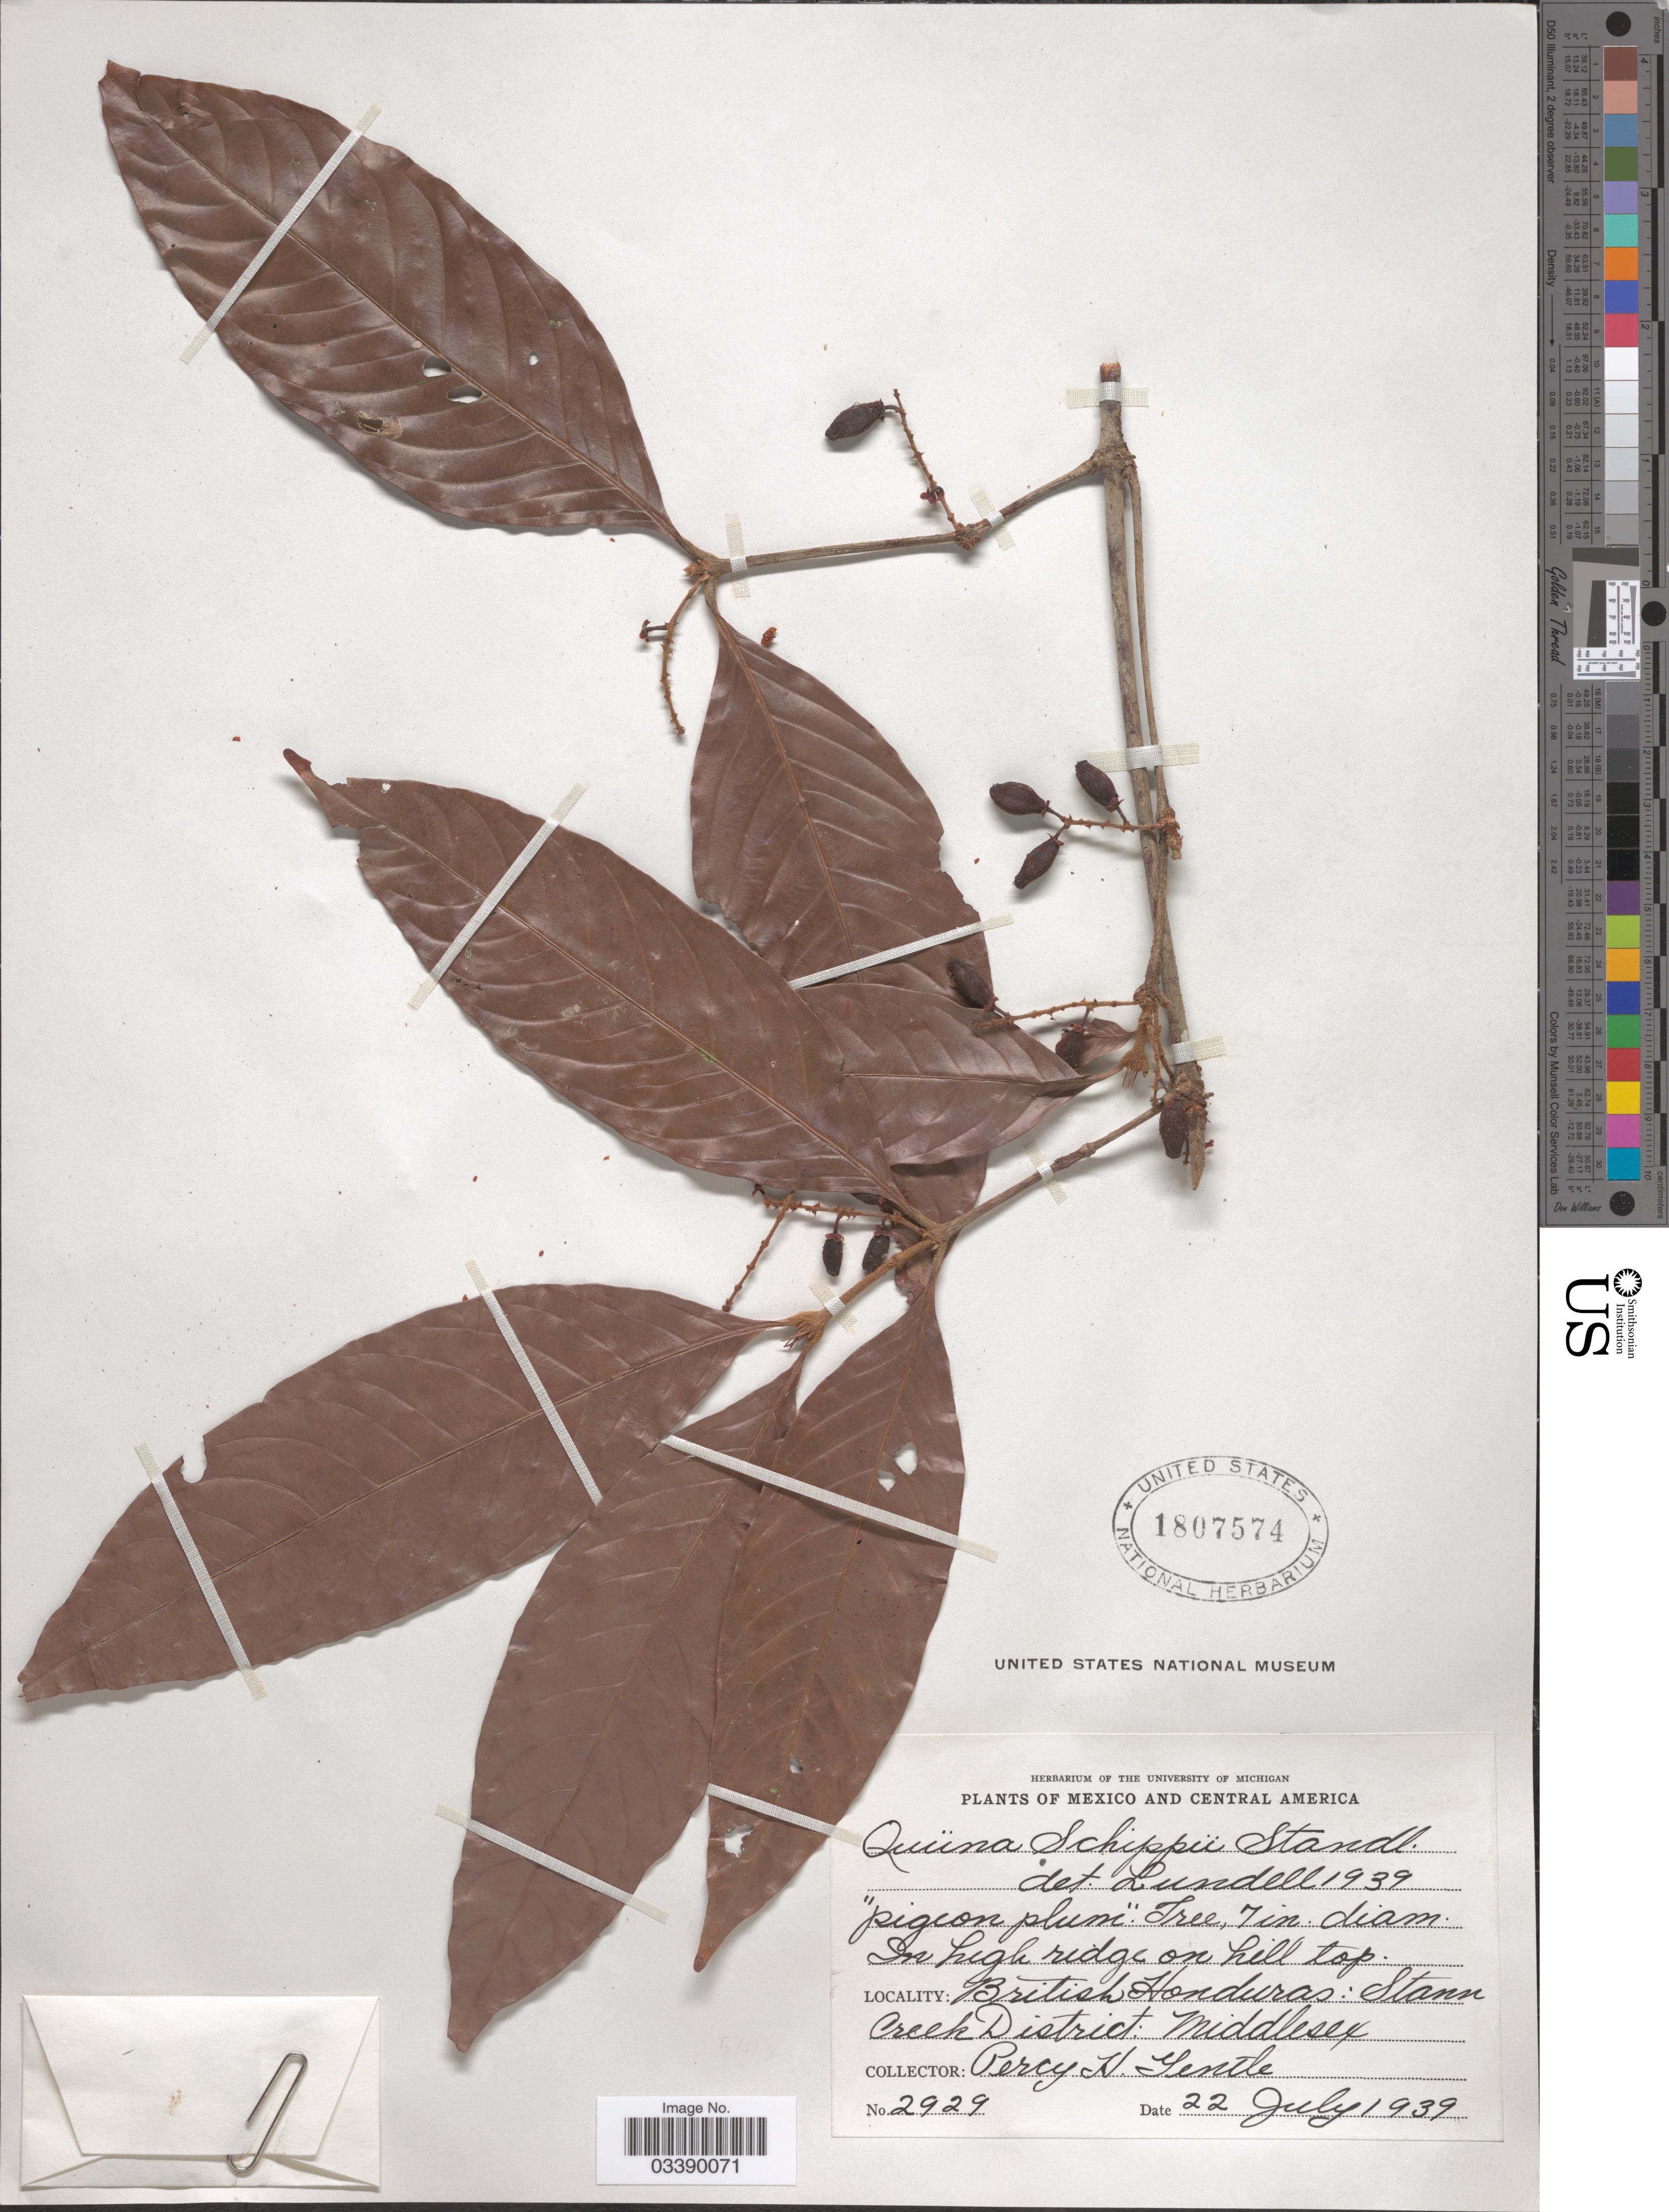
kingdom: Plantae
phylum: Tracheophyta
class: Magnoliopsida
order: Malpighiales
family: Quiinaceae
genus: Quiina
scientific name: Quiina schippii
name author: Standl.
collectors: P. H. Gentle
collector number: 2929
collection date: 1939-07-22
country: Belize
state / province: Stann Creek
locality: British Honduras: Stann Creek District: Middlesex.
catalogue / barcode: US 1807574